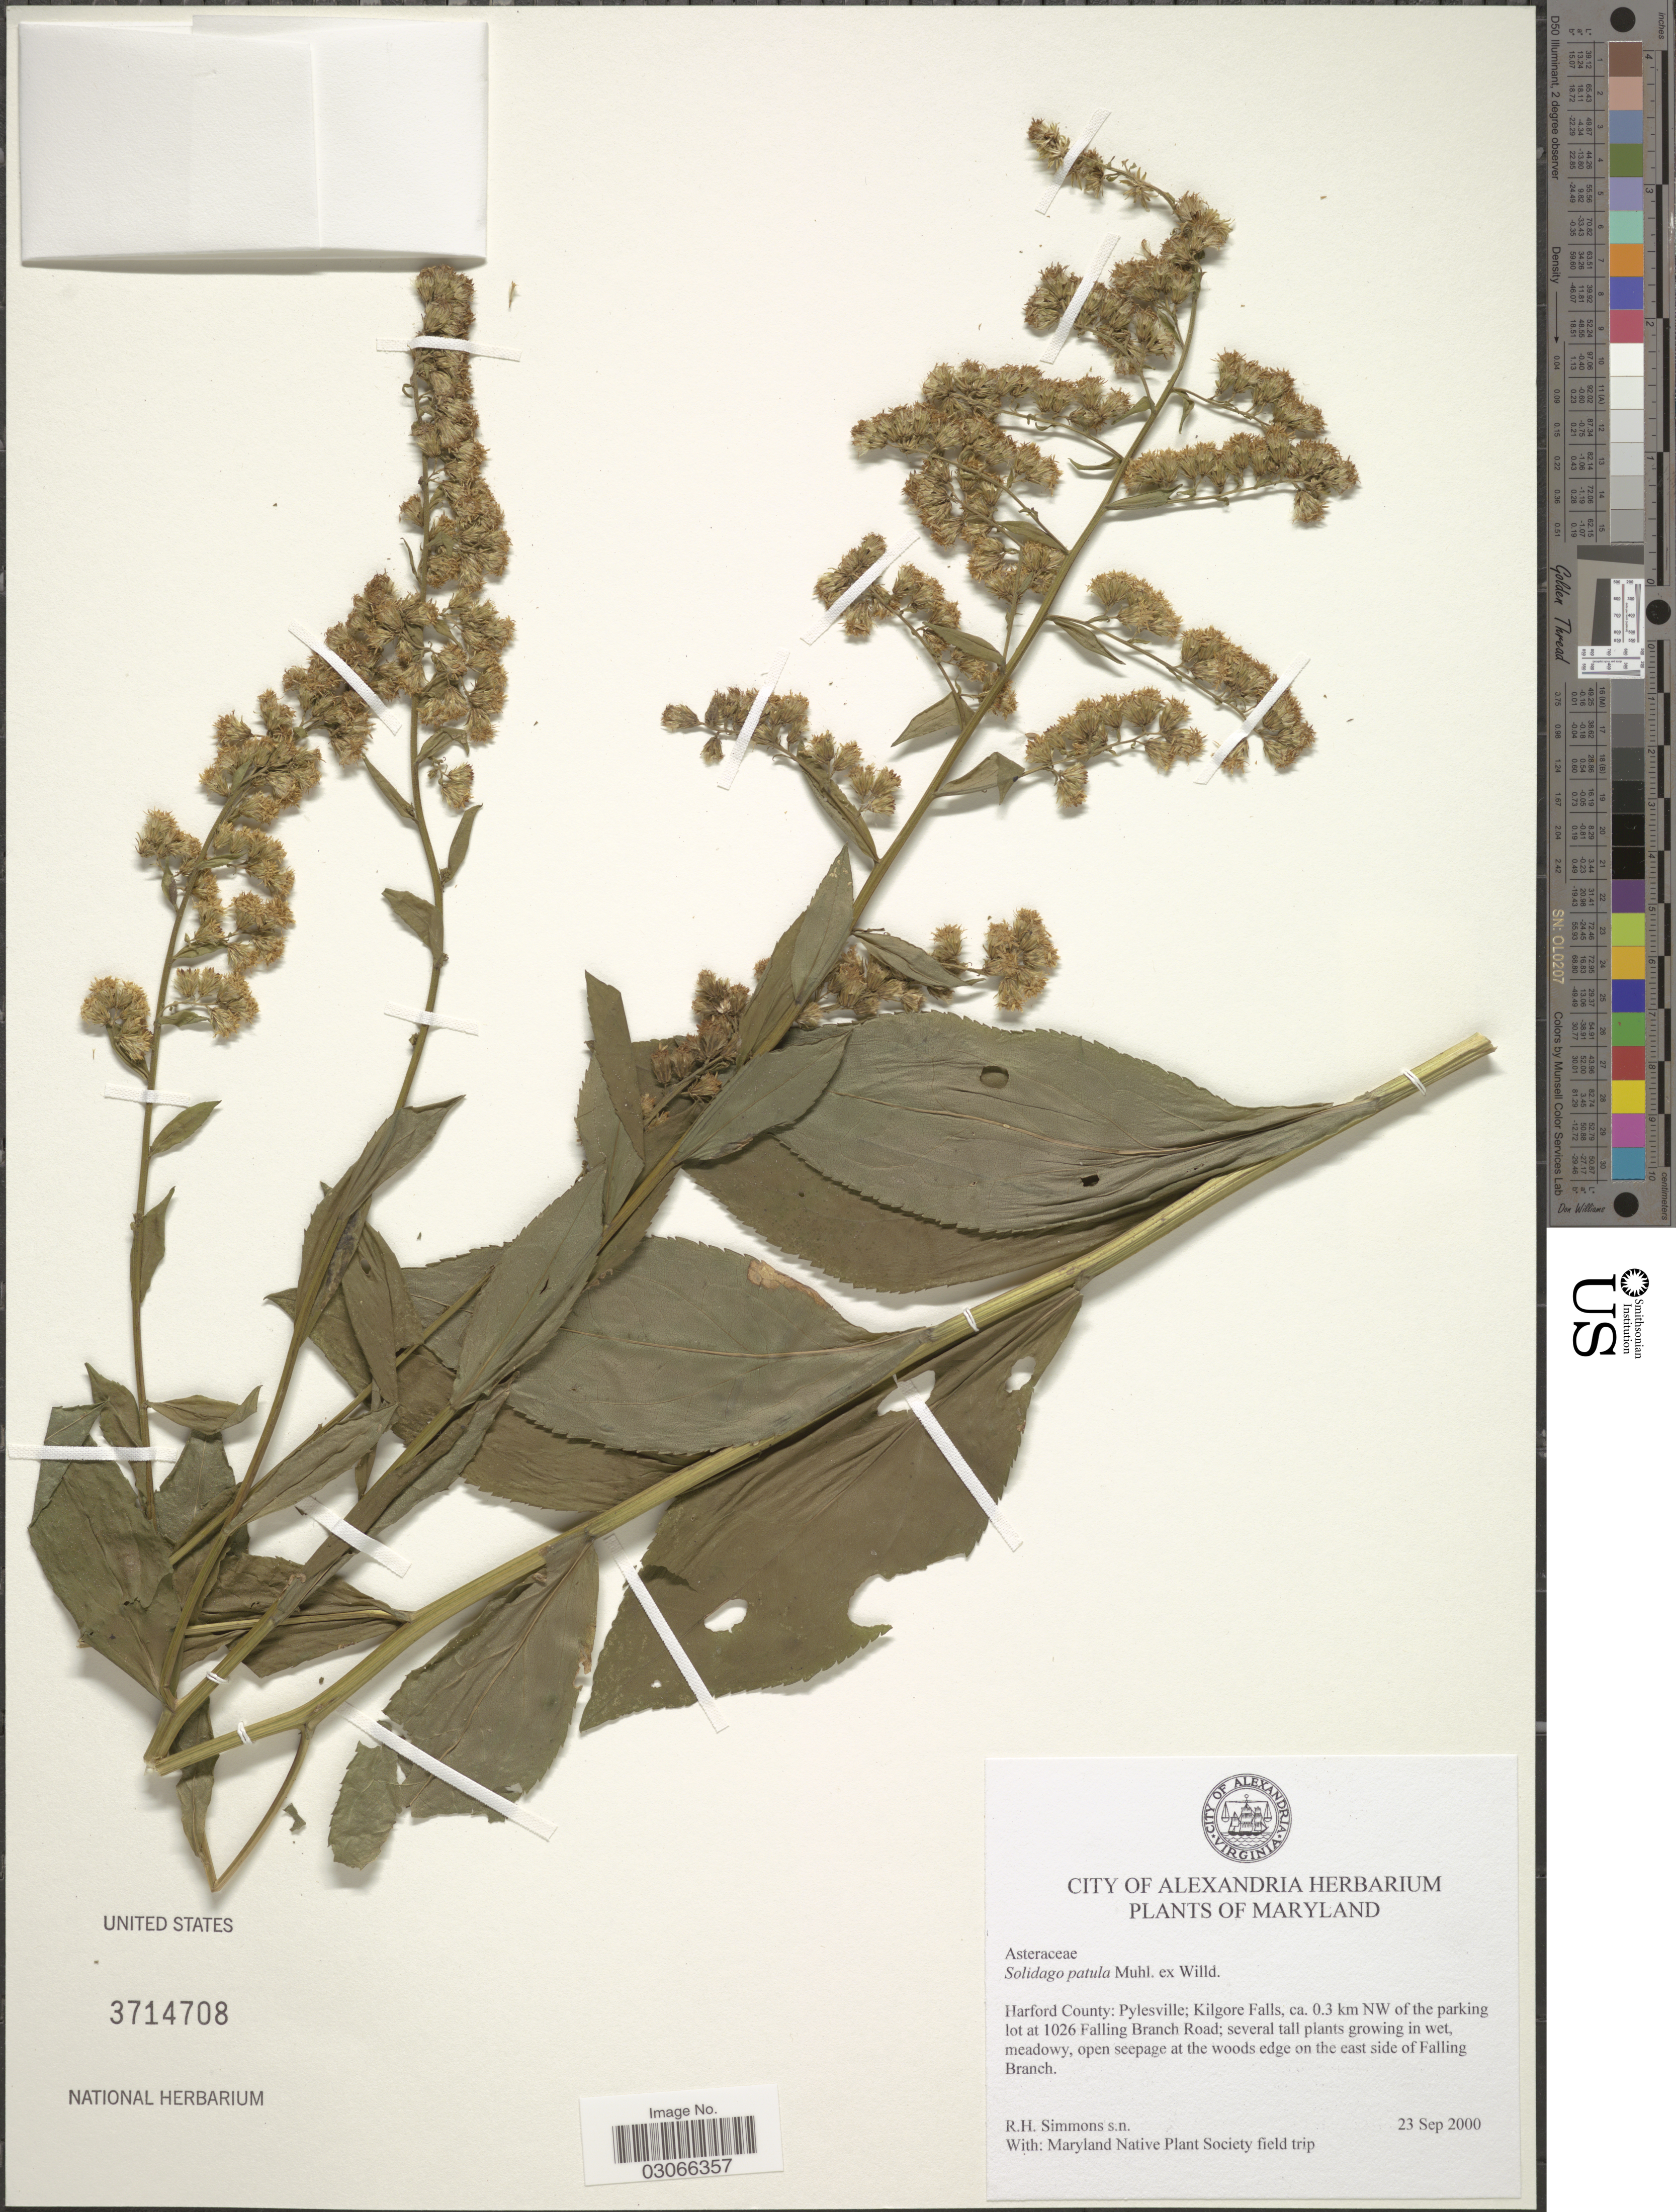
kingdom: Plantae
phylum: Tracheophyta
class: Magnoliopsida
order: Asterales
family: Asteraceae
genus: Solidago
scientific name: Solidago patula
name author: Muhl. ex Willd.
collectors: R. H. Simmons & Maryland Native Plant Society field trip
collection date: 2000-09-23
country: United States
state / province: Maryland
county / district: Harford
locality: Harford County: Pylesville; Kilgore Falls, ca. 0.3 km NW of the parking lot at 1026 Falling Branch Road.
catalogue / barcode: US 3714708